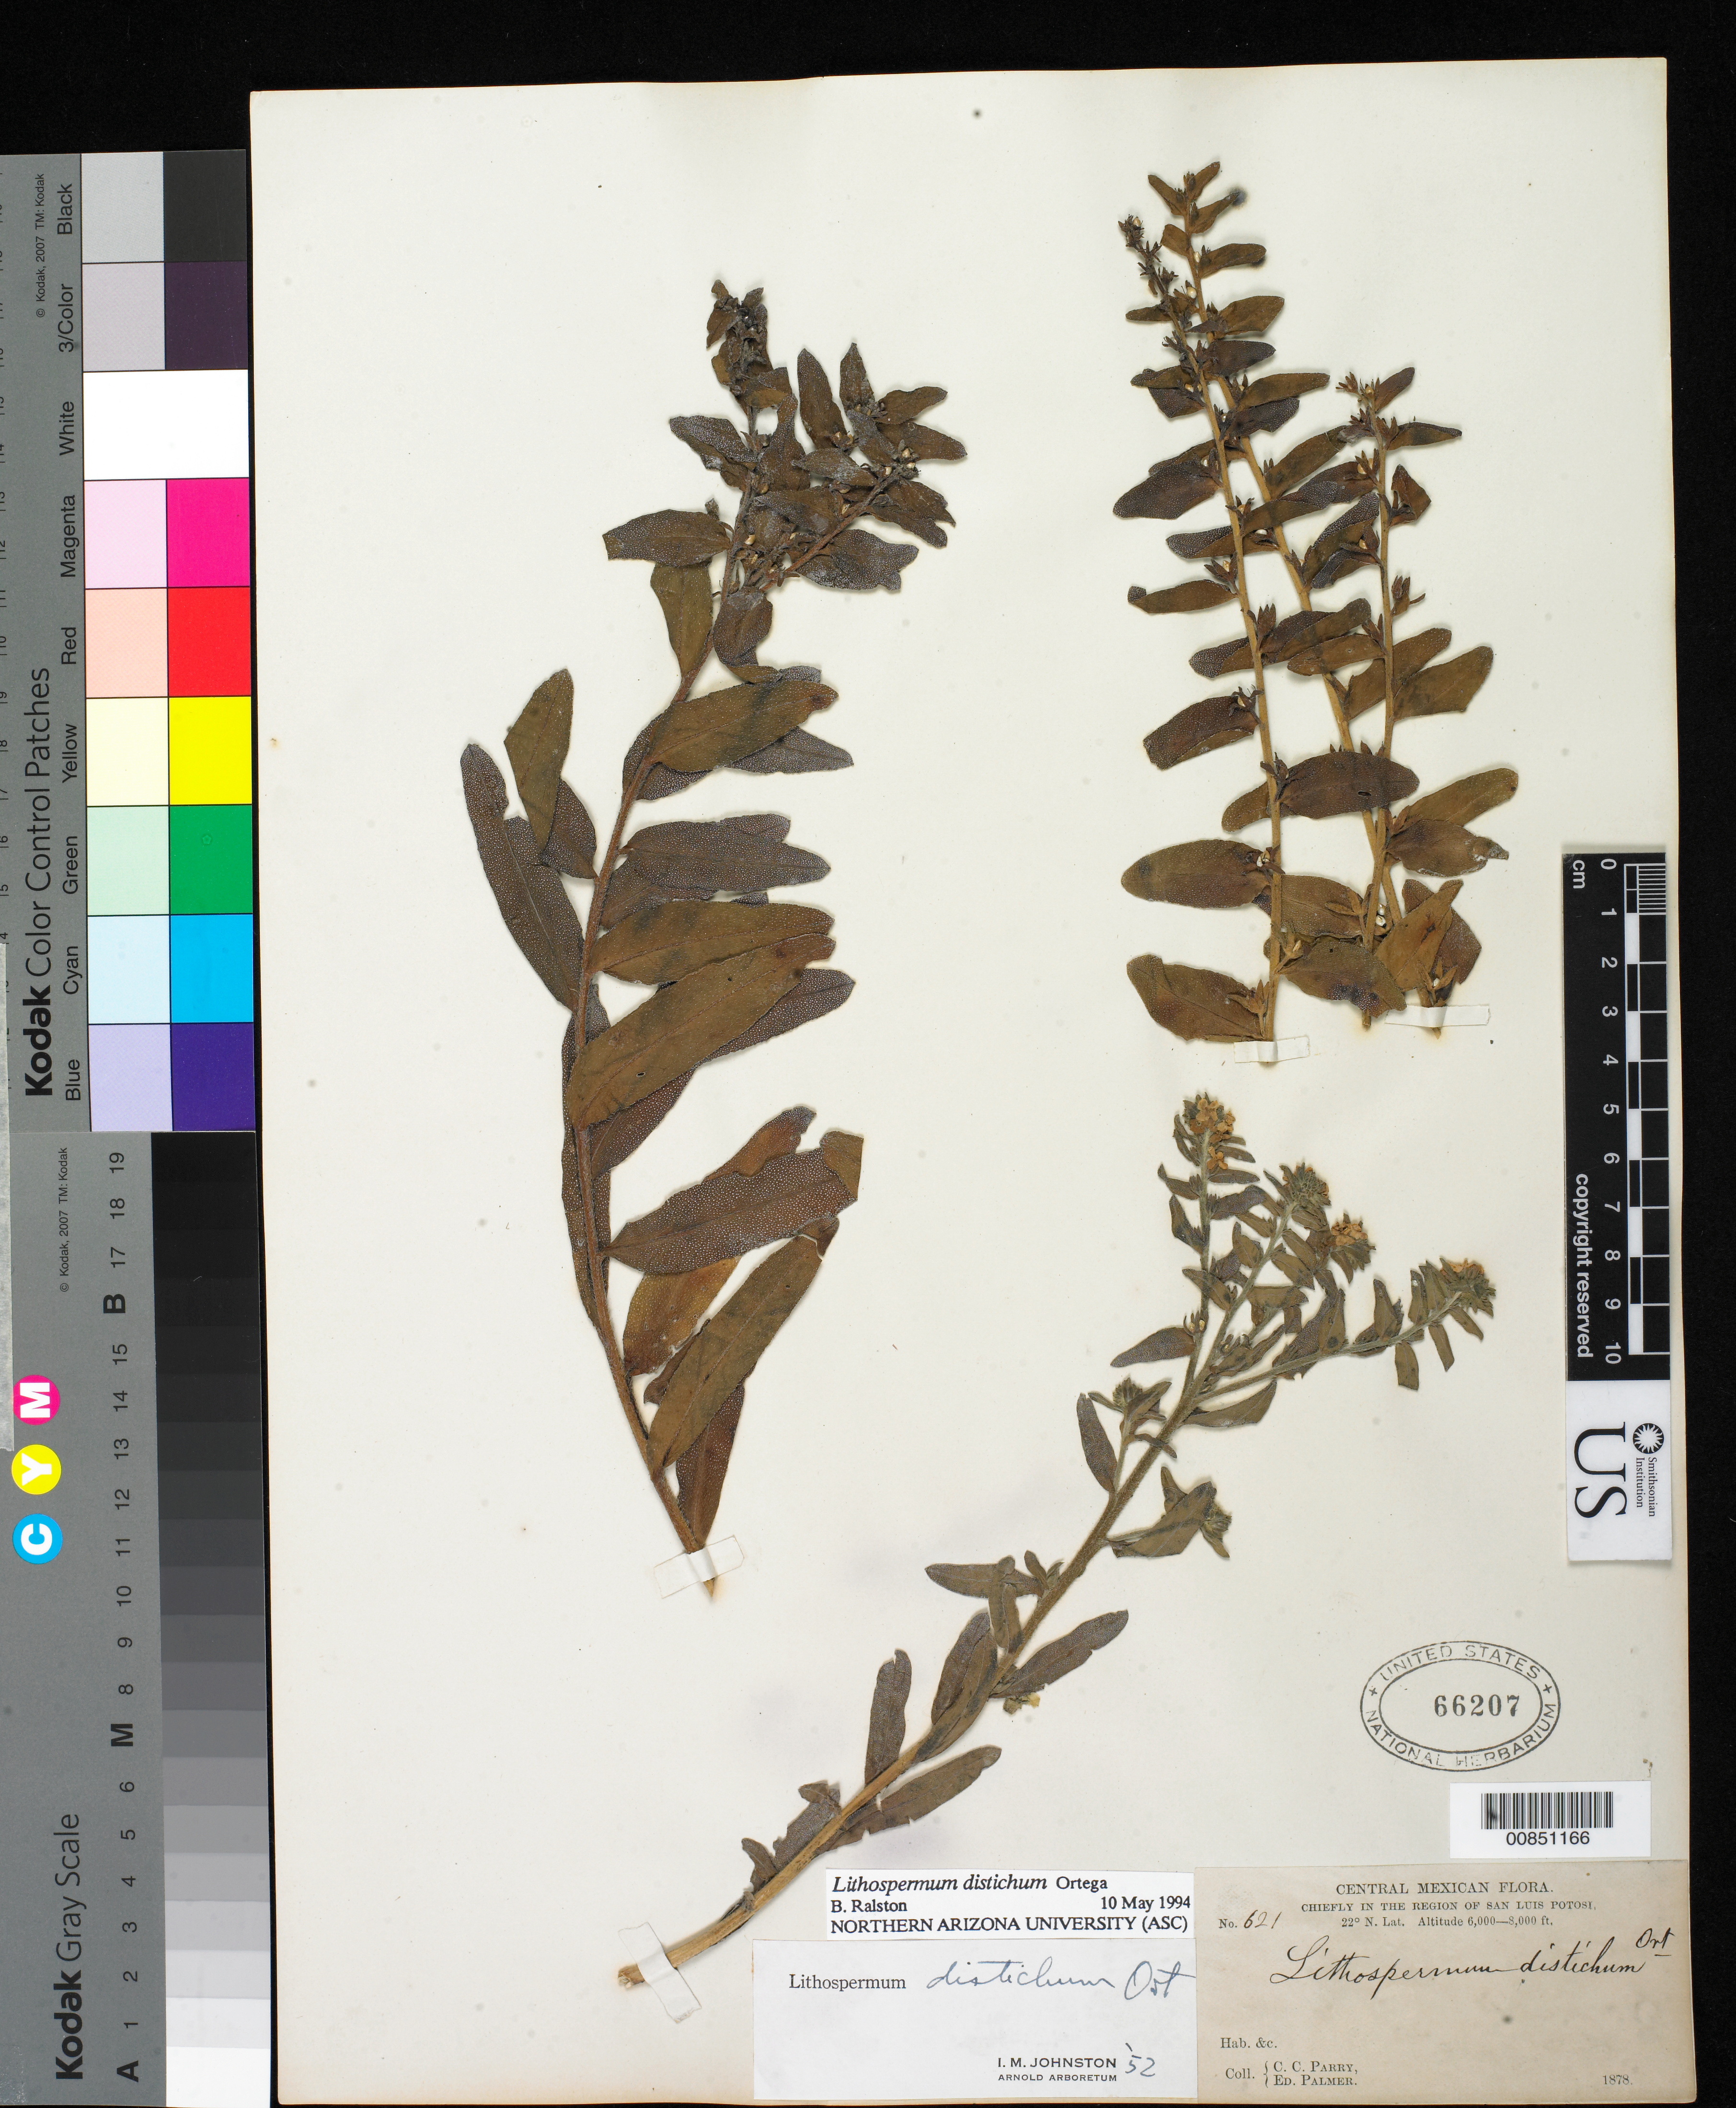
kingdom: Plantae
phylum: Tracheophyta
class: Magnoliopsida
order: Boraginales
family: Boraginaceae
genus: Lithospermum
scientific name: Lithospermum distichum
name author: Ortega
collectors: C. C. Parry & E. Palmer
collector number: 621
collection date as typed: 1878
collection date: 1878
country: Mexico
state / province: San Luis Potosí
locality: Chiefly in the region of San Luis Potosí.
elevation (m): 1829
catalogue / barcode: US 66207